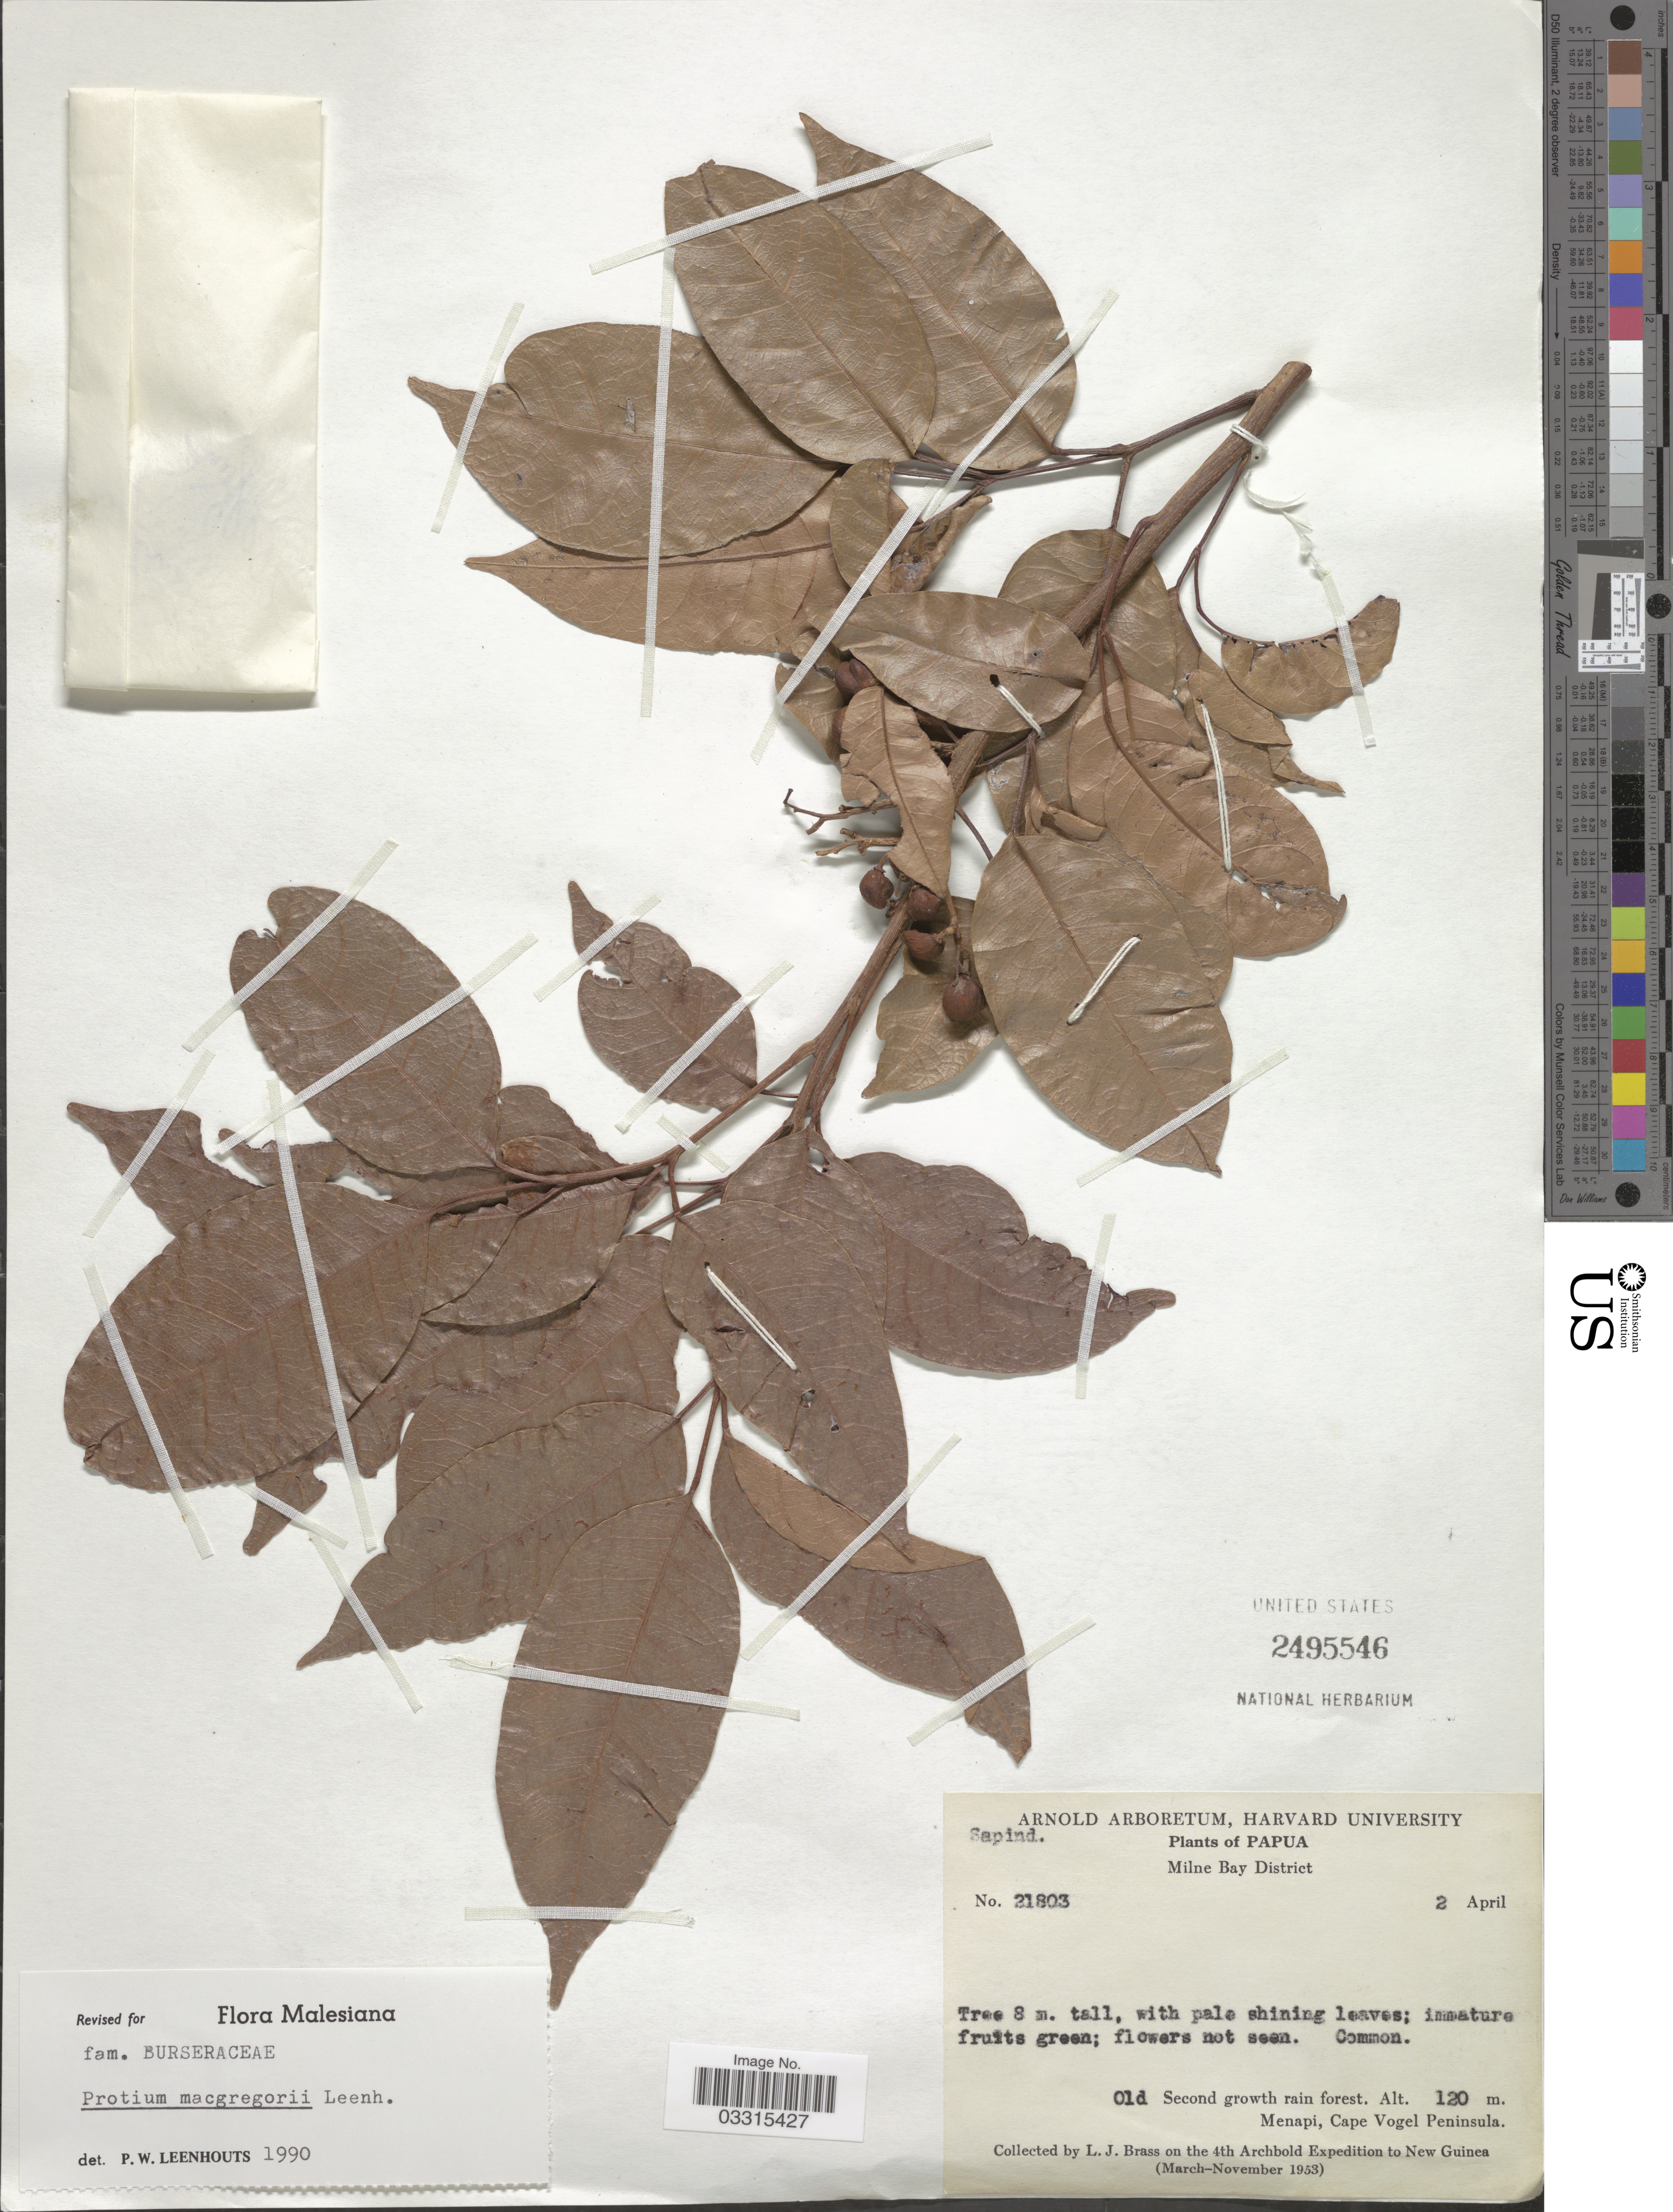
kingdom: Plantae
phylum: Tracheophyta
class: Magnoliopsida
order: Sapindales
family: Burseraceae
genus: Protium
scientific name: Protium macgregorii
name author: (F.M. Bailey) Leenh.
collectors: L. J. Brass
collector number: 21803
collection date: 1953-04-02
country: Papua New Guinea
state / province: Milne Bay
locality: Papua. Milne Bay District. Menapi, Cape Vogel Peninsula.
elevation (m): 120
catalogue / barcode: US 2495546